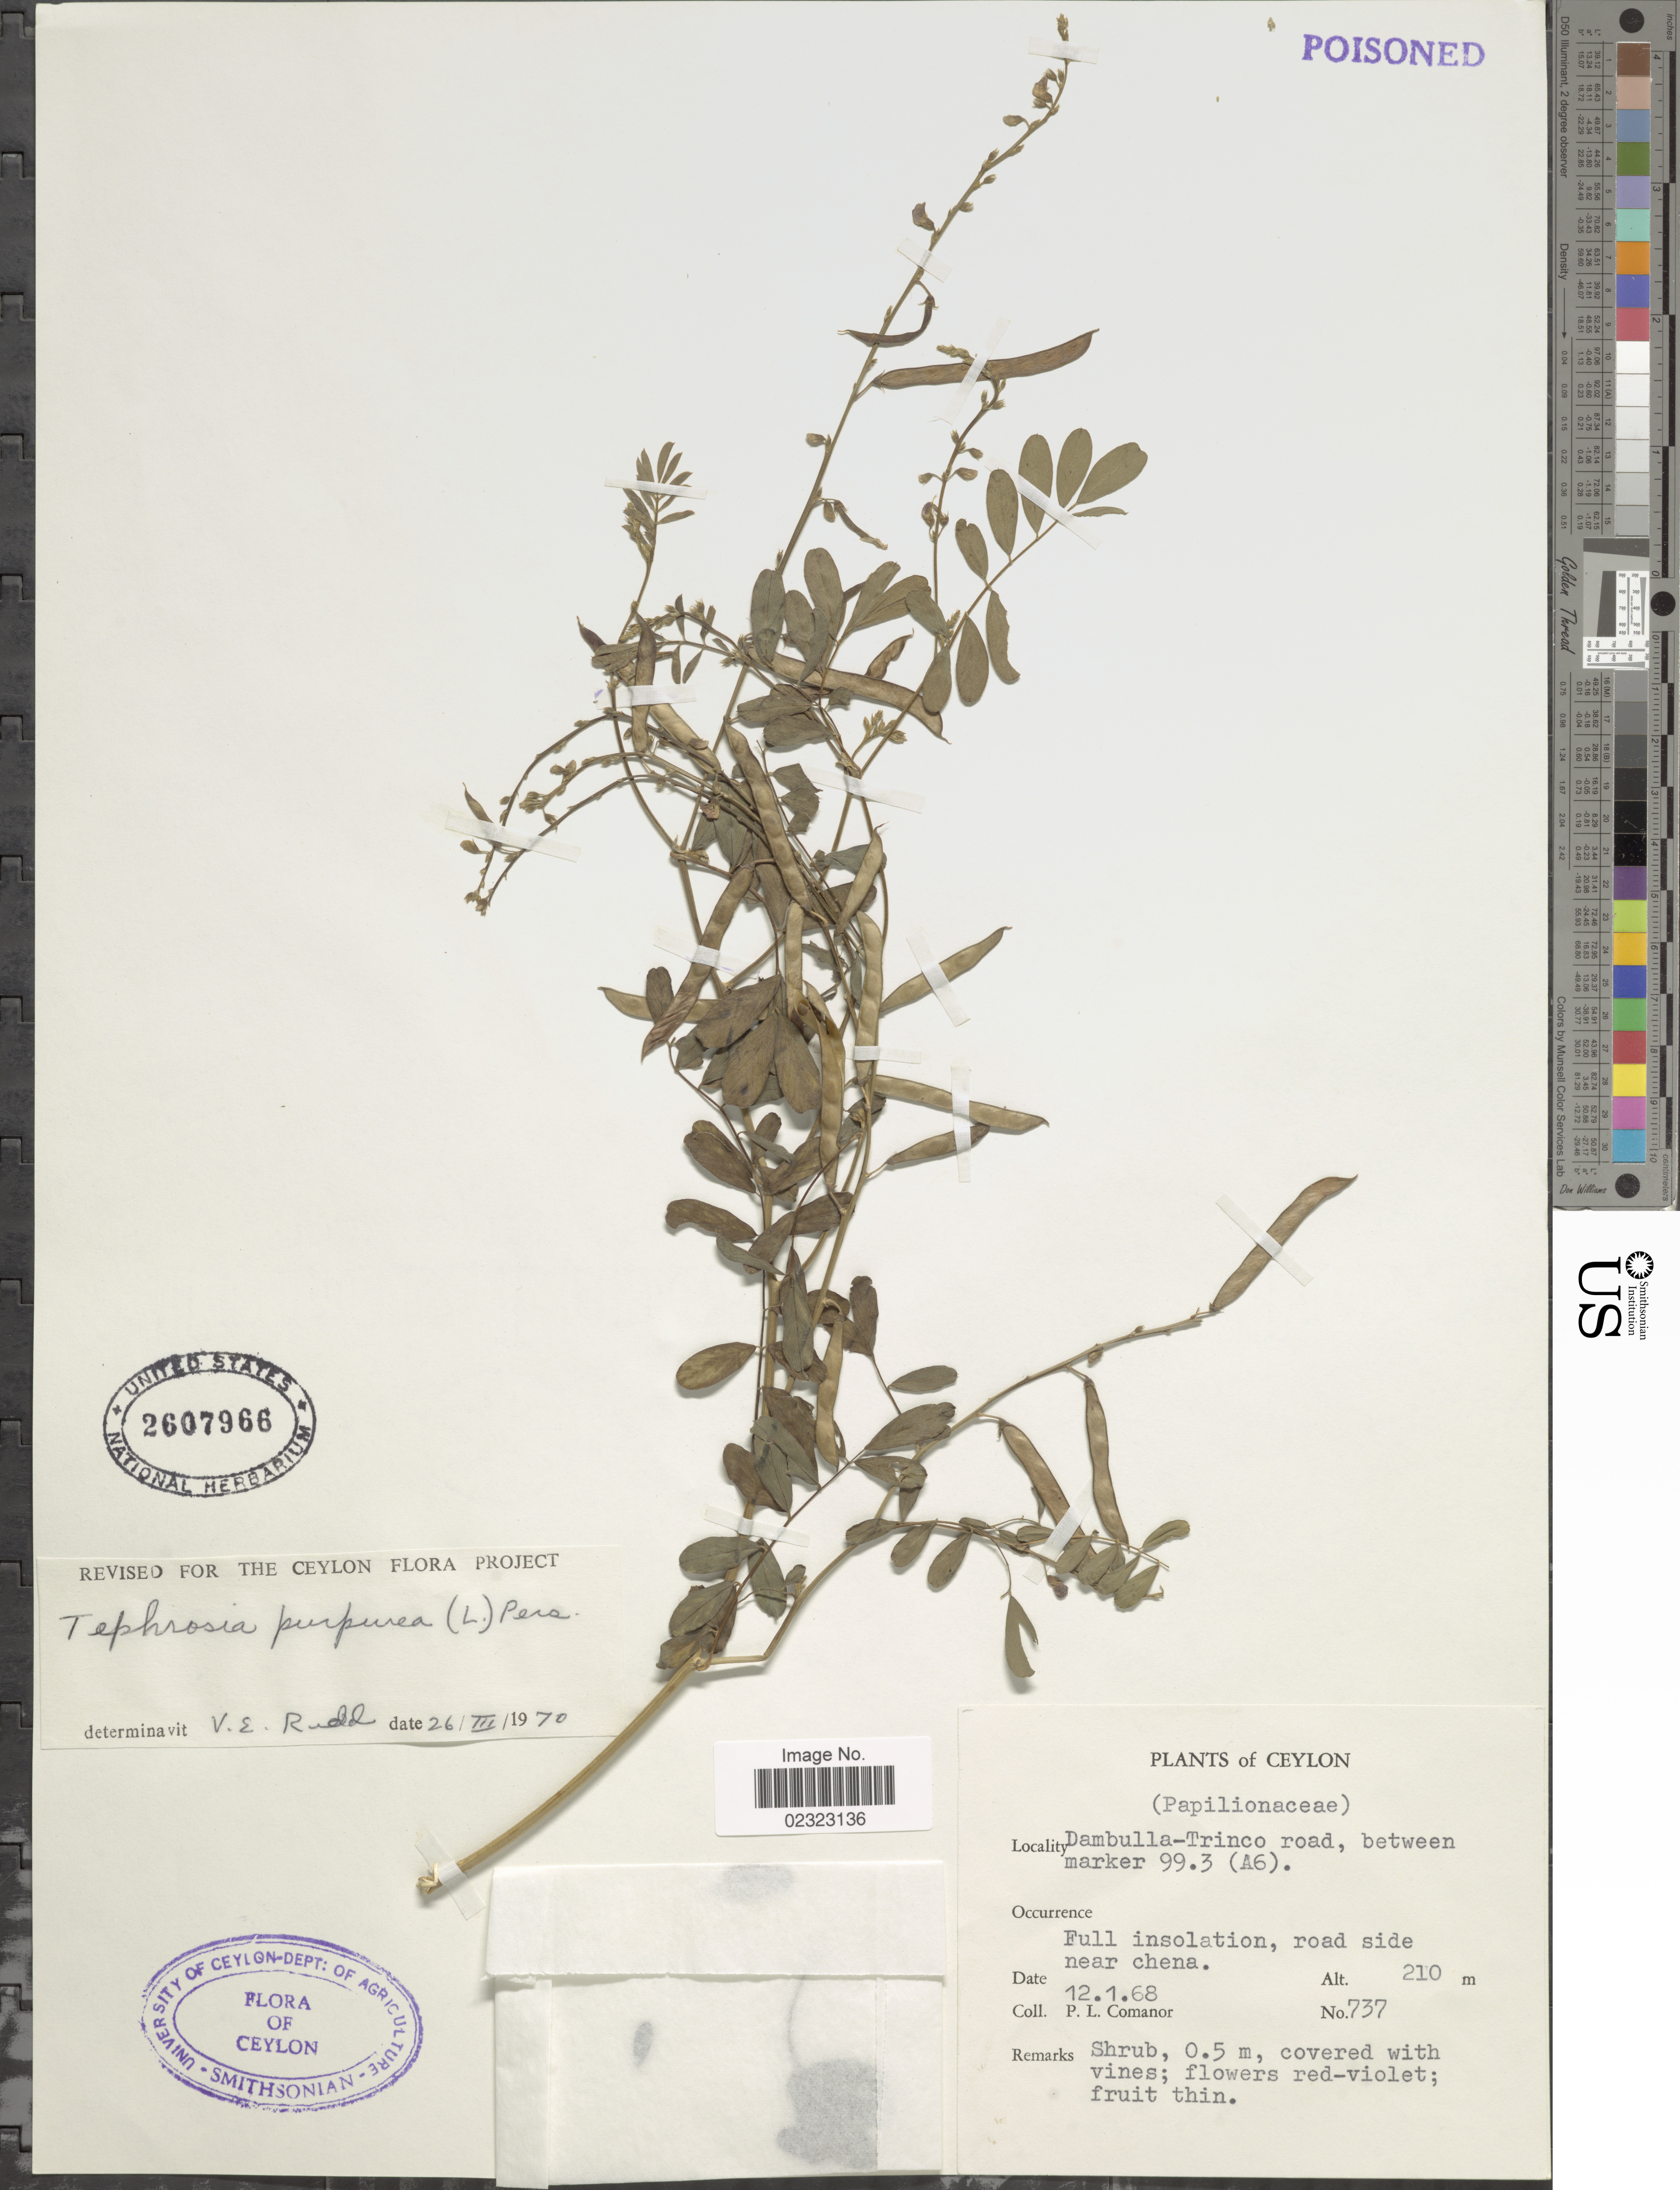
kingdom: Plantae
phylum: Tracheophyta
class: Magnoliopsida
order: Fabales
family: Fabaceae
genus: Tephrosia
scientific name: Tephrosia purpurea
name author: (L.) Pers.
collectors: P. Comanor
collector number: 737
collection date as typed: Transcribed d/m/y: 12/1/68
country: Sri Lanka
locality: Ceylon. Dambulla-Trinco road, between marker 99.3 (A6)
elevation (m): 210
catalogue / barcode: US 2607966